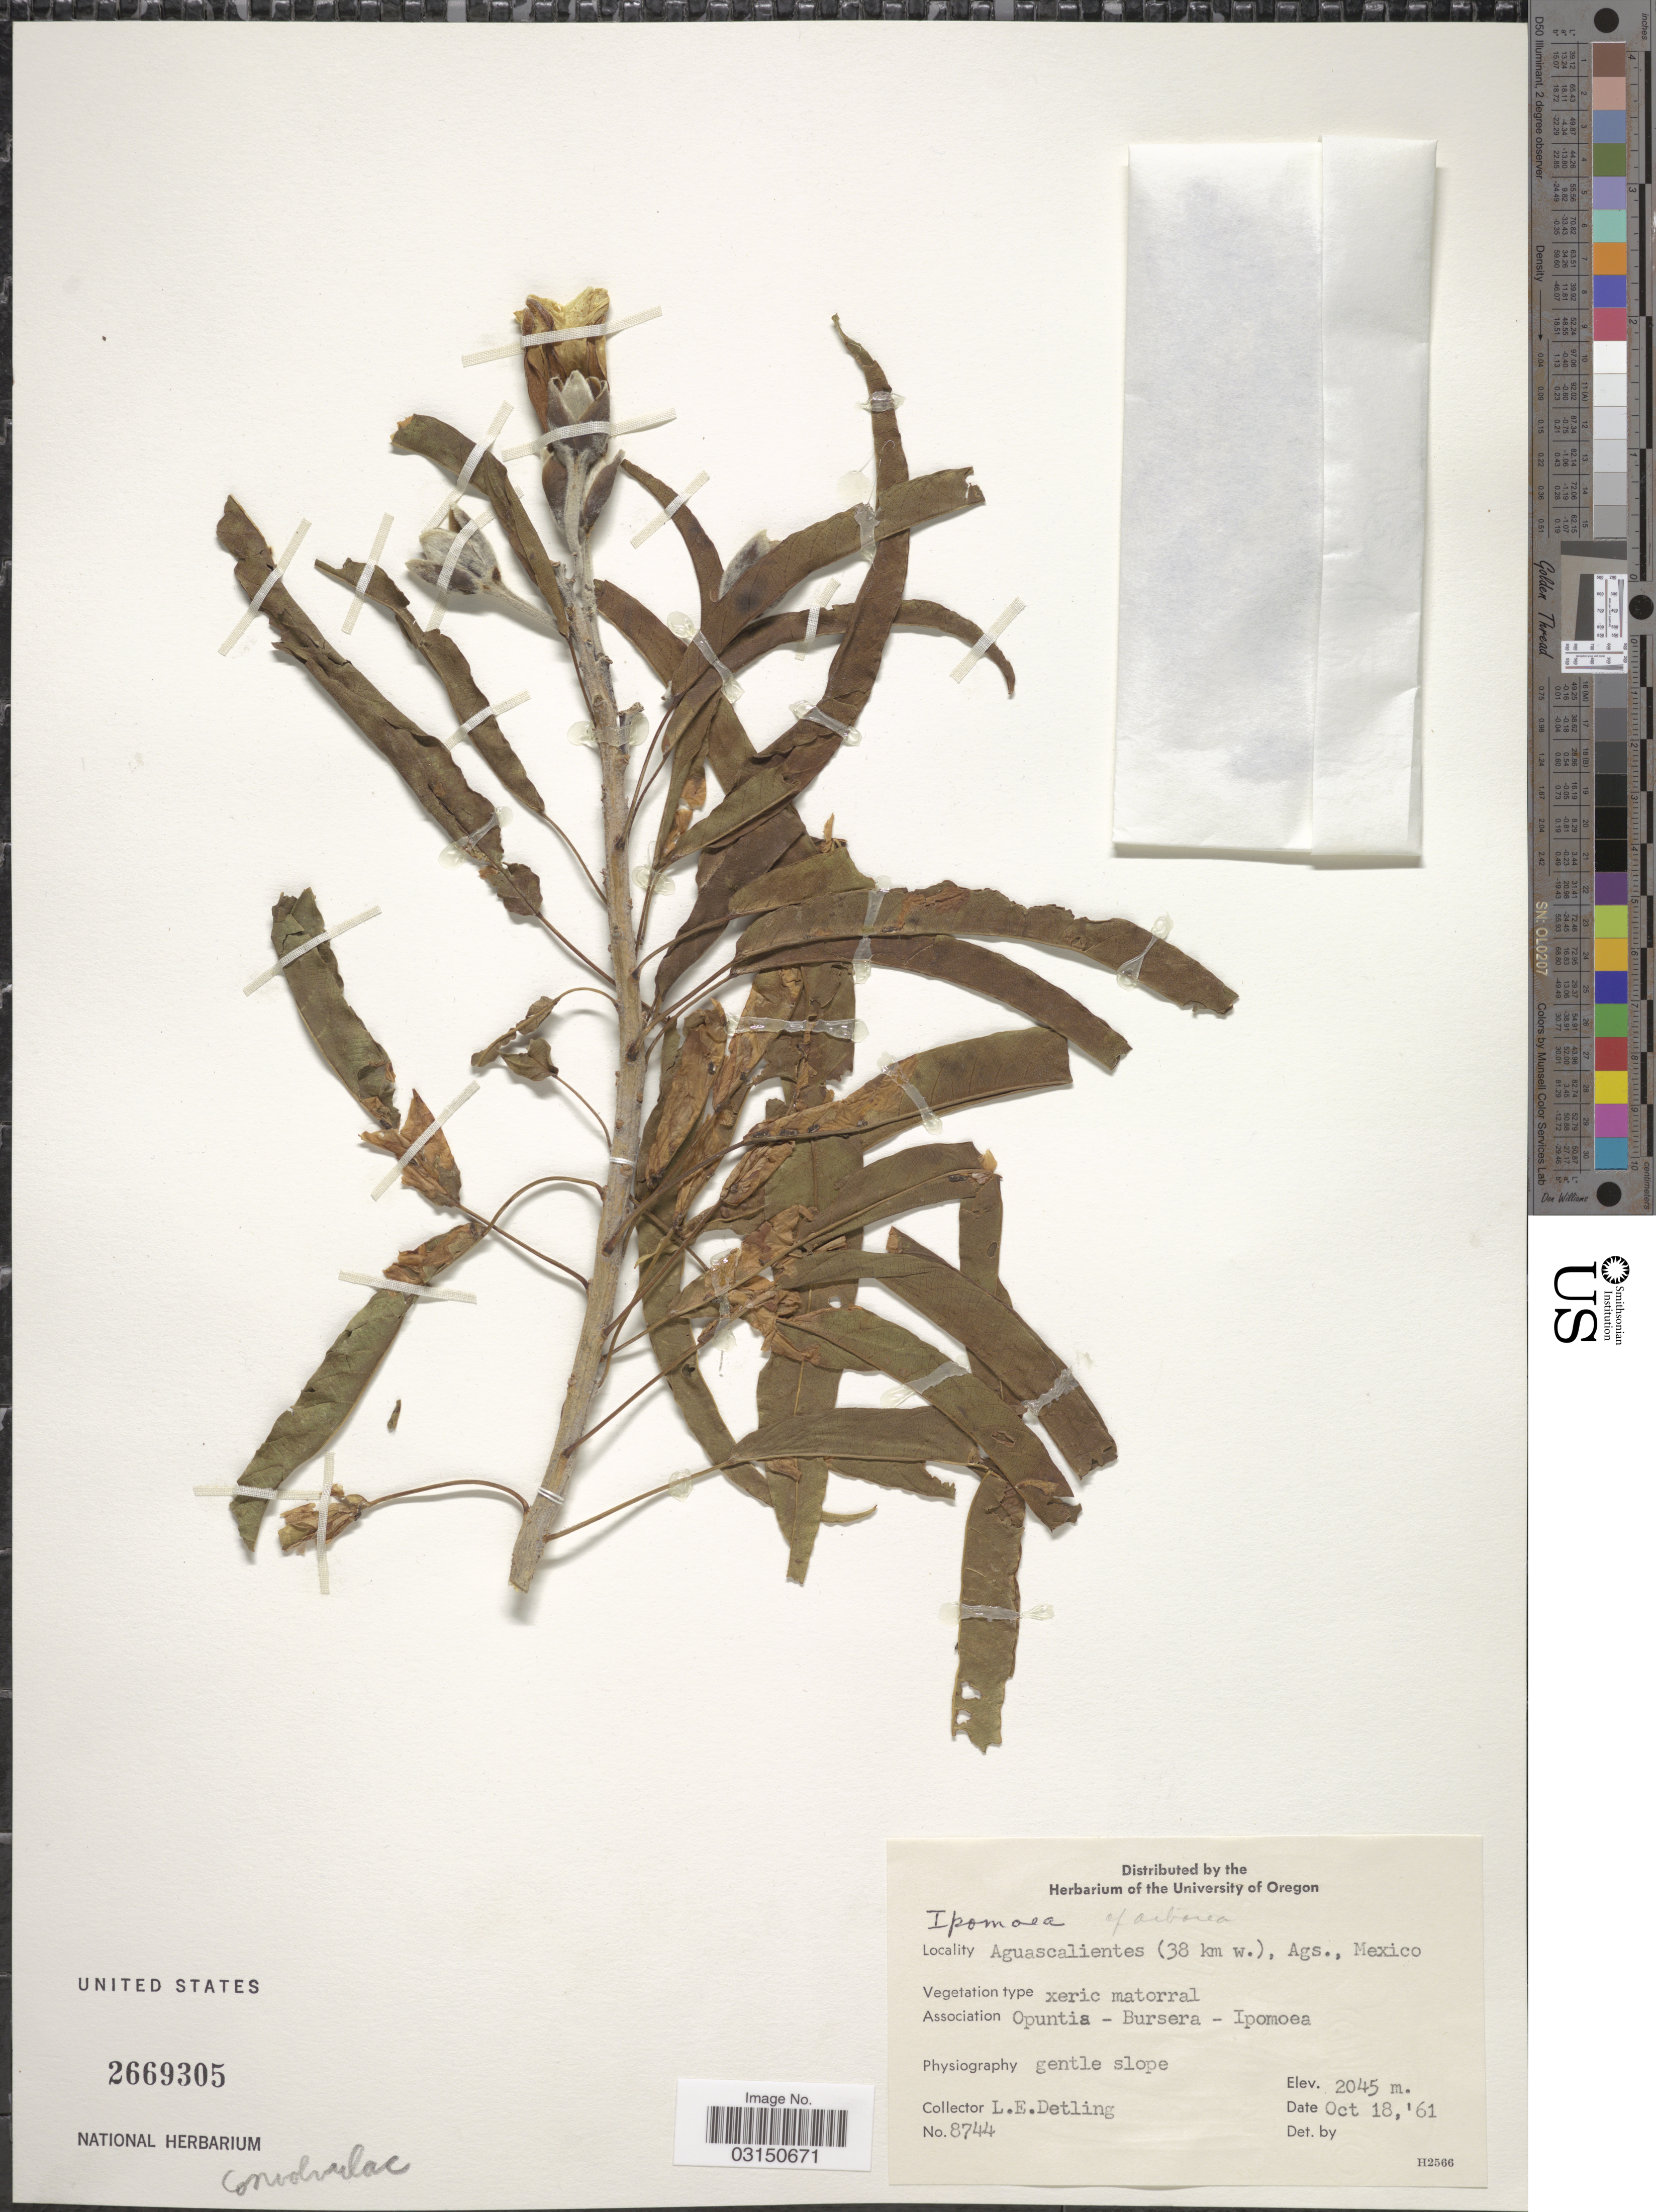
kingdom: Plantae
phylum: Tracheophyta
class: Magnoliopsida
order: Solanales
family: Convolvulaceae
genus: Ipomoea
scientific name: Ipomoea murucoides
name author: Roem. & Schult.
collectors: L. E. Detling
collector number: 8744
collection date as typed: Transcribed d/m/y: 18/10/61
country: Mexico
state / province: Aguascalientes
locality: Aguascalientes (38 km w.).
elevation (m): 2045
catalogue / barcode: US 2669305